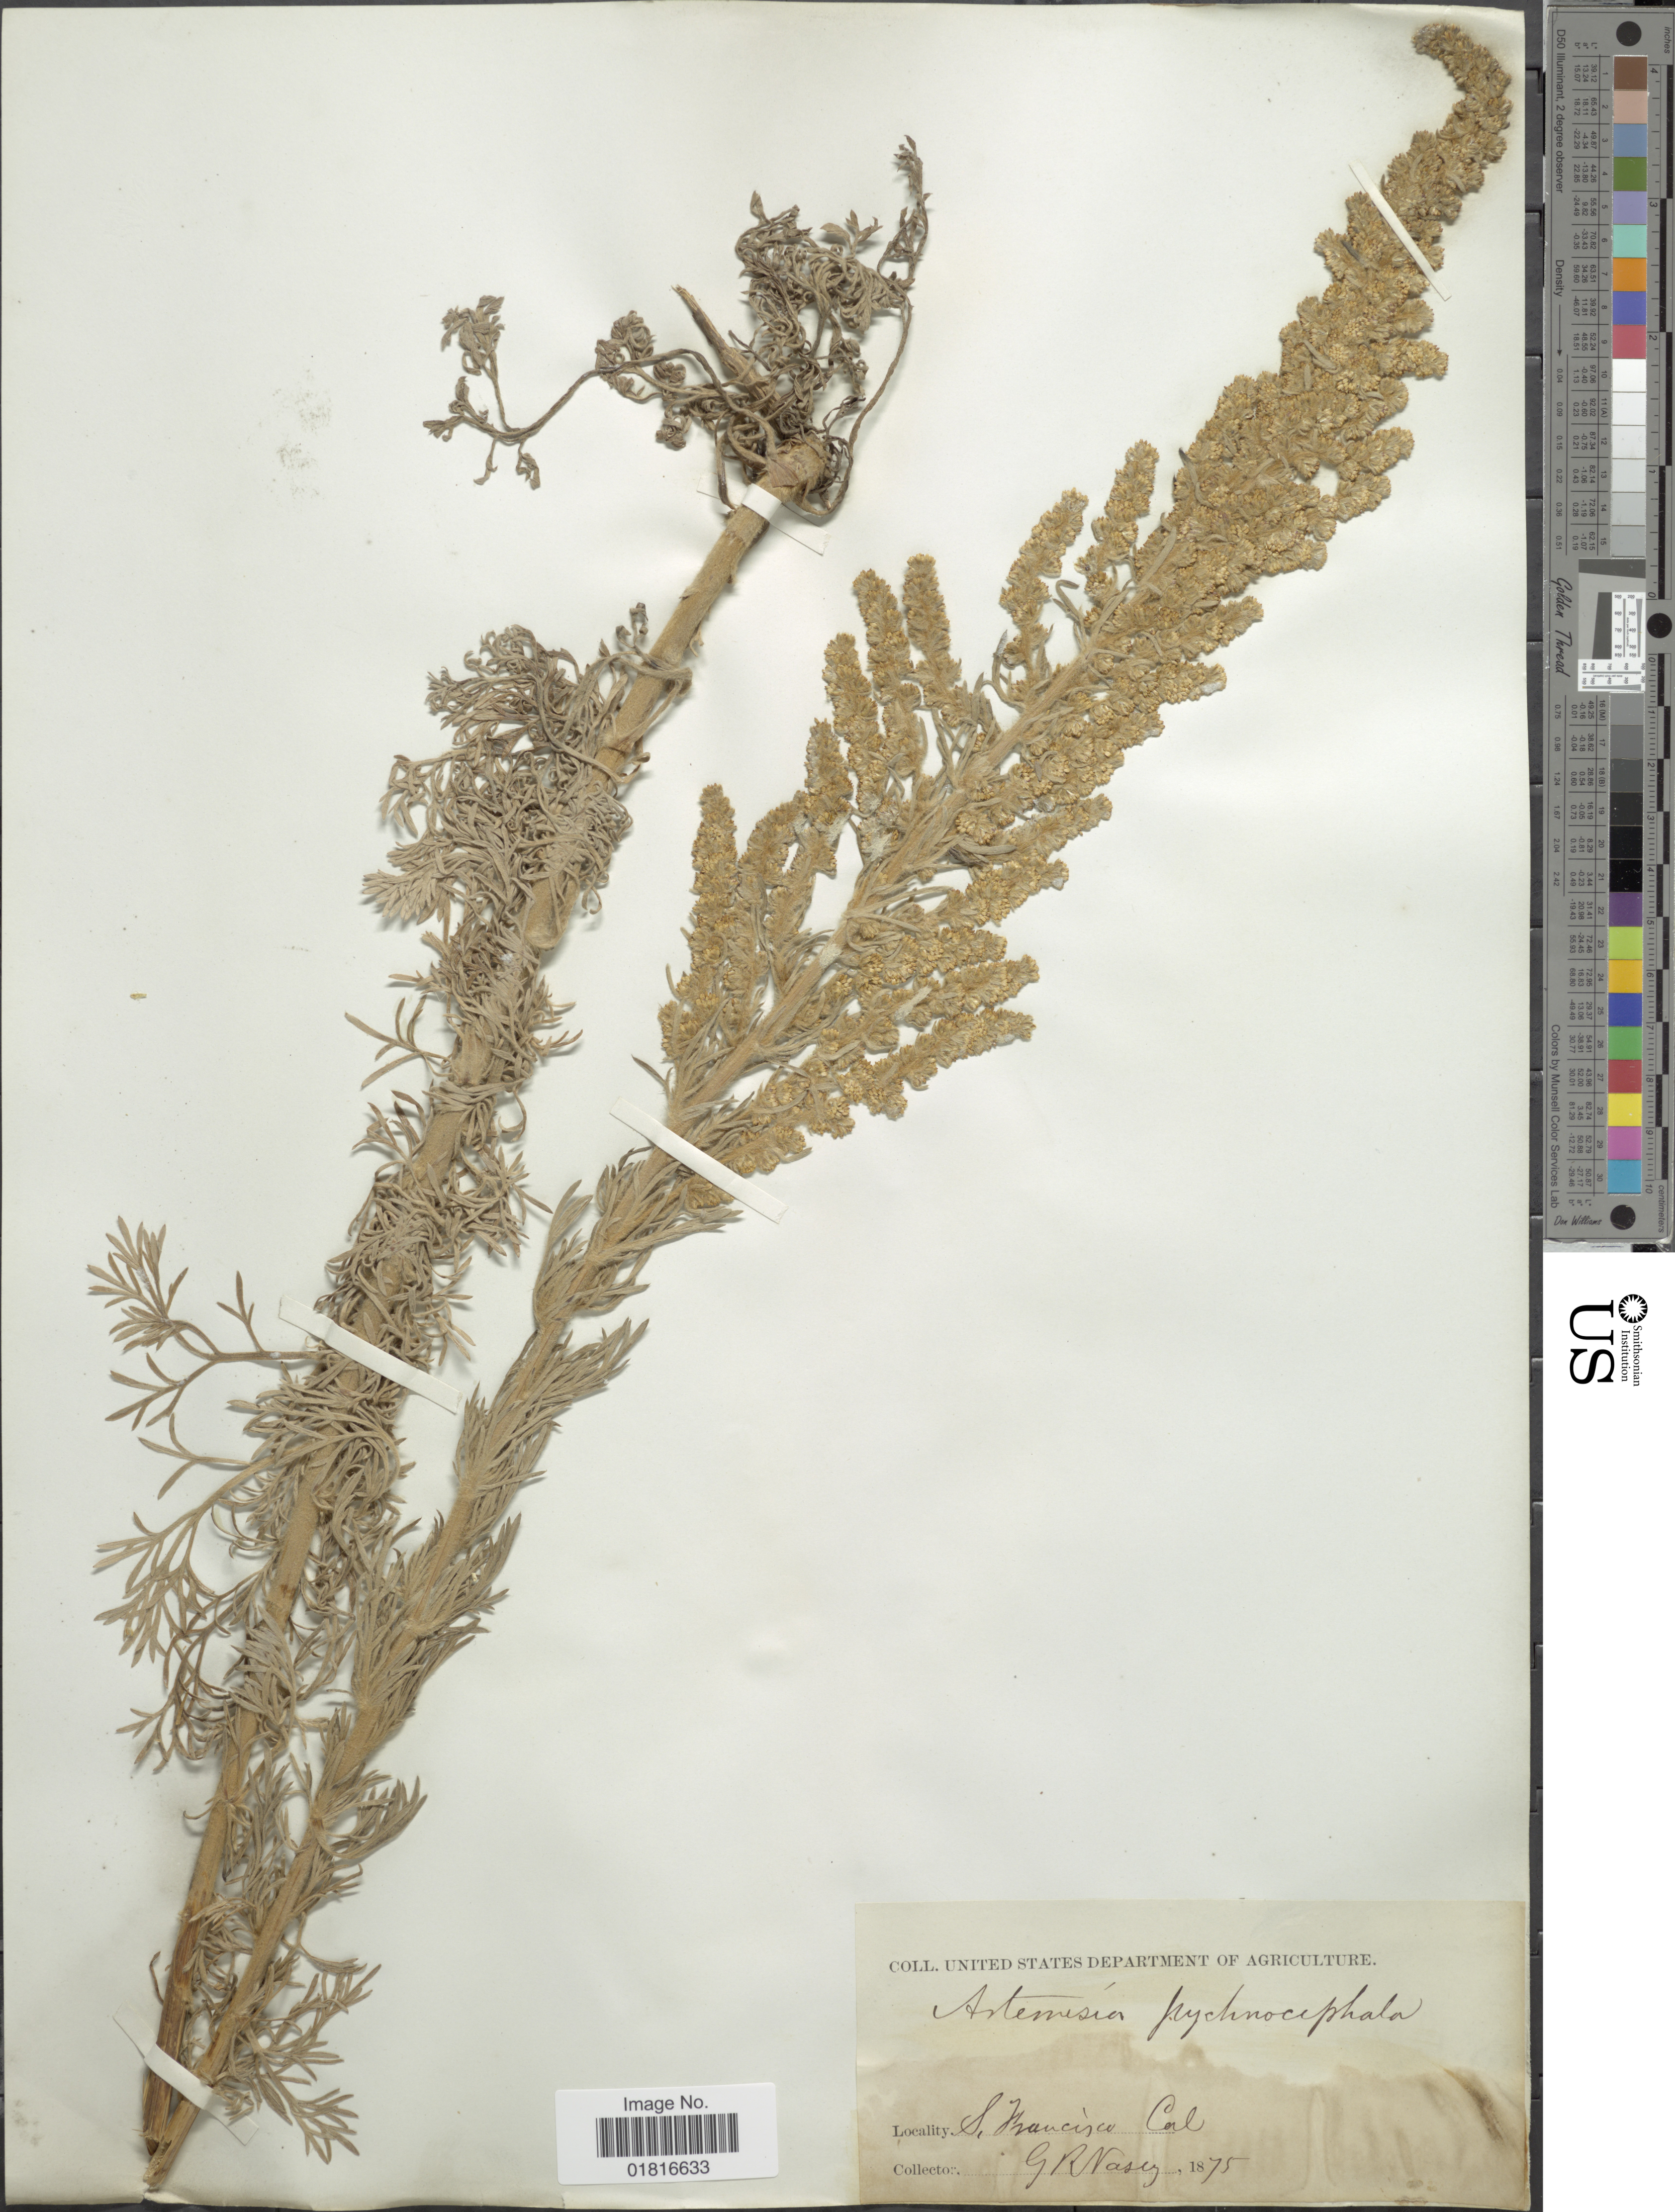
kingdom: Plantae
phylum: Tracheophyta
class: Magnoliopsida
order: Asterales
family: Asteraceae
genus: Artemisia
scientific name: Artemisia pycnocephala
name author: DC.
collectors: G. R. Vasey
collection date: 1875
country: United States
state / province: California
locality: S. Francisco